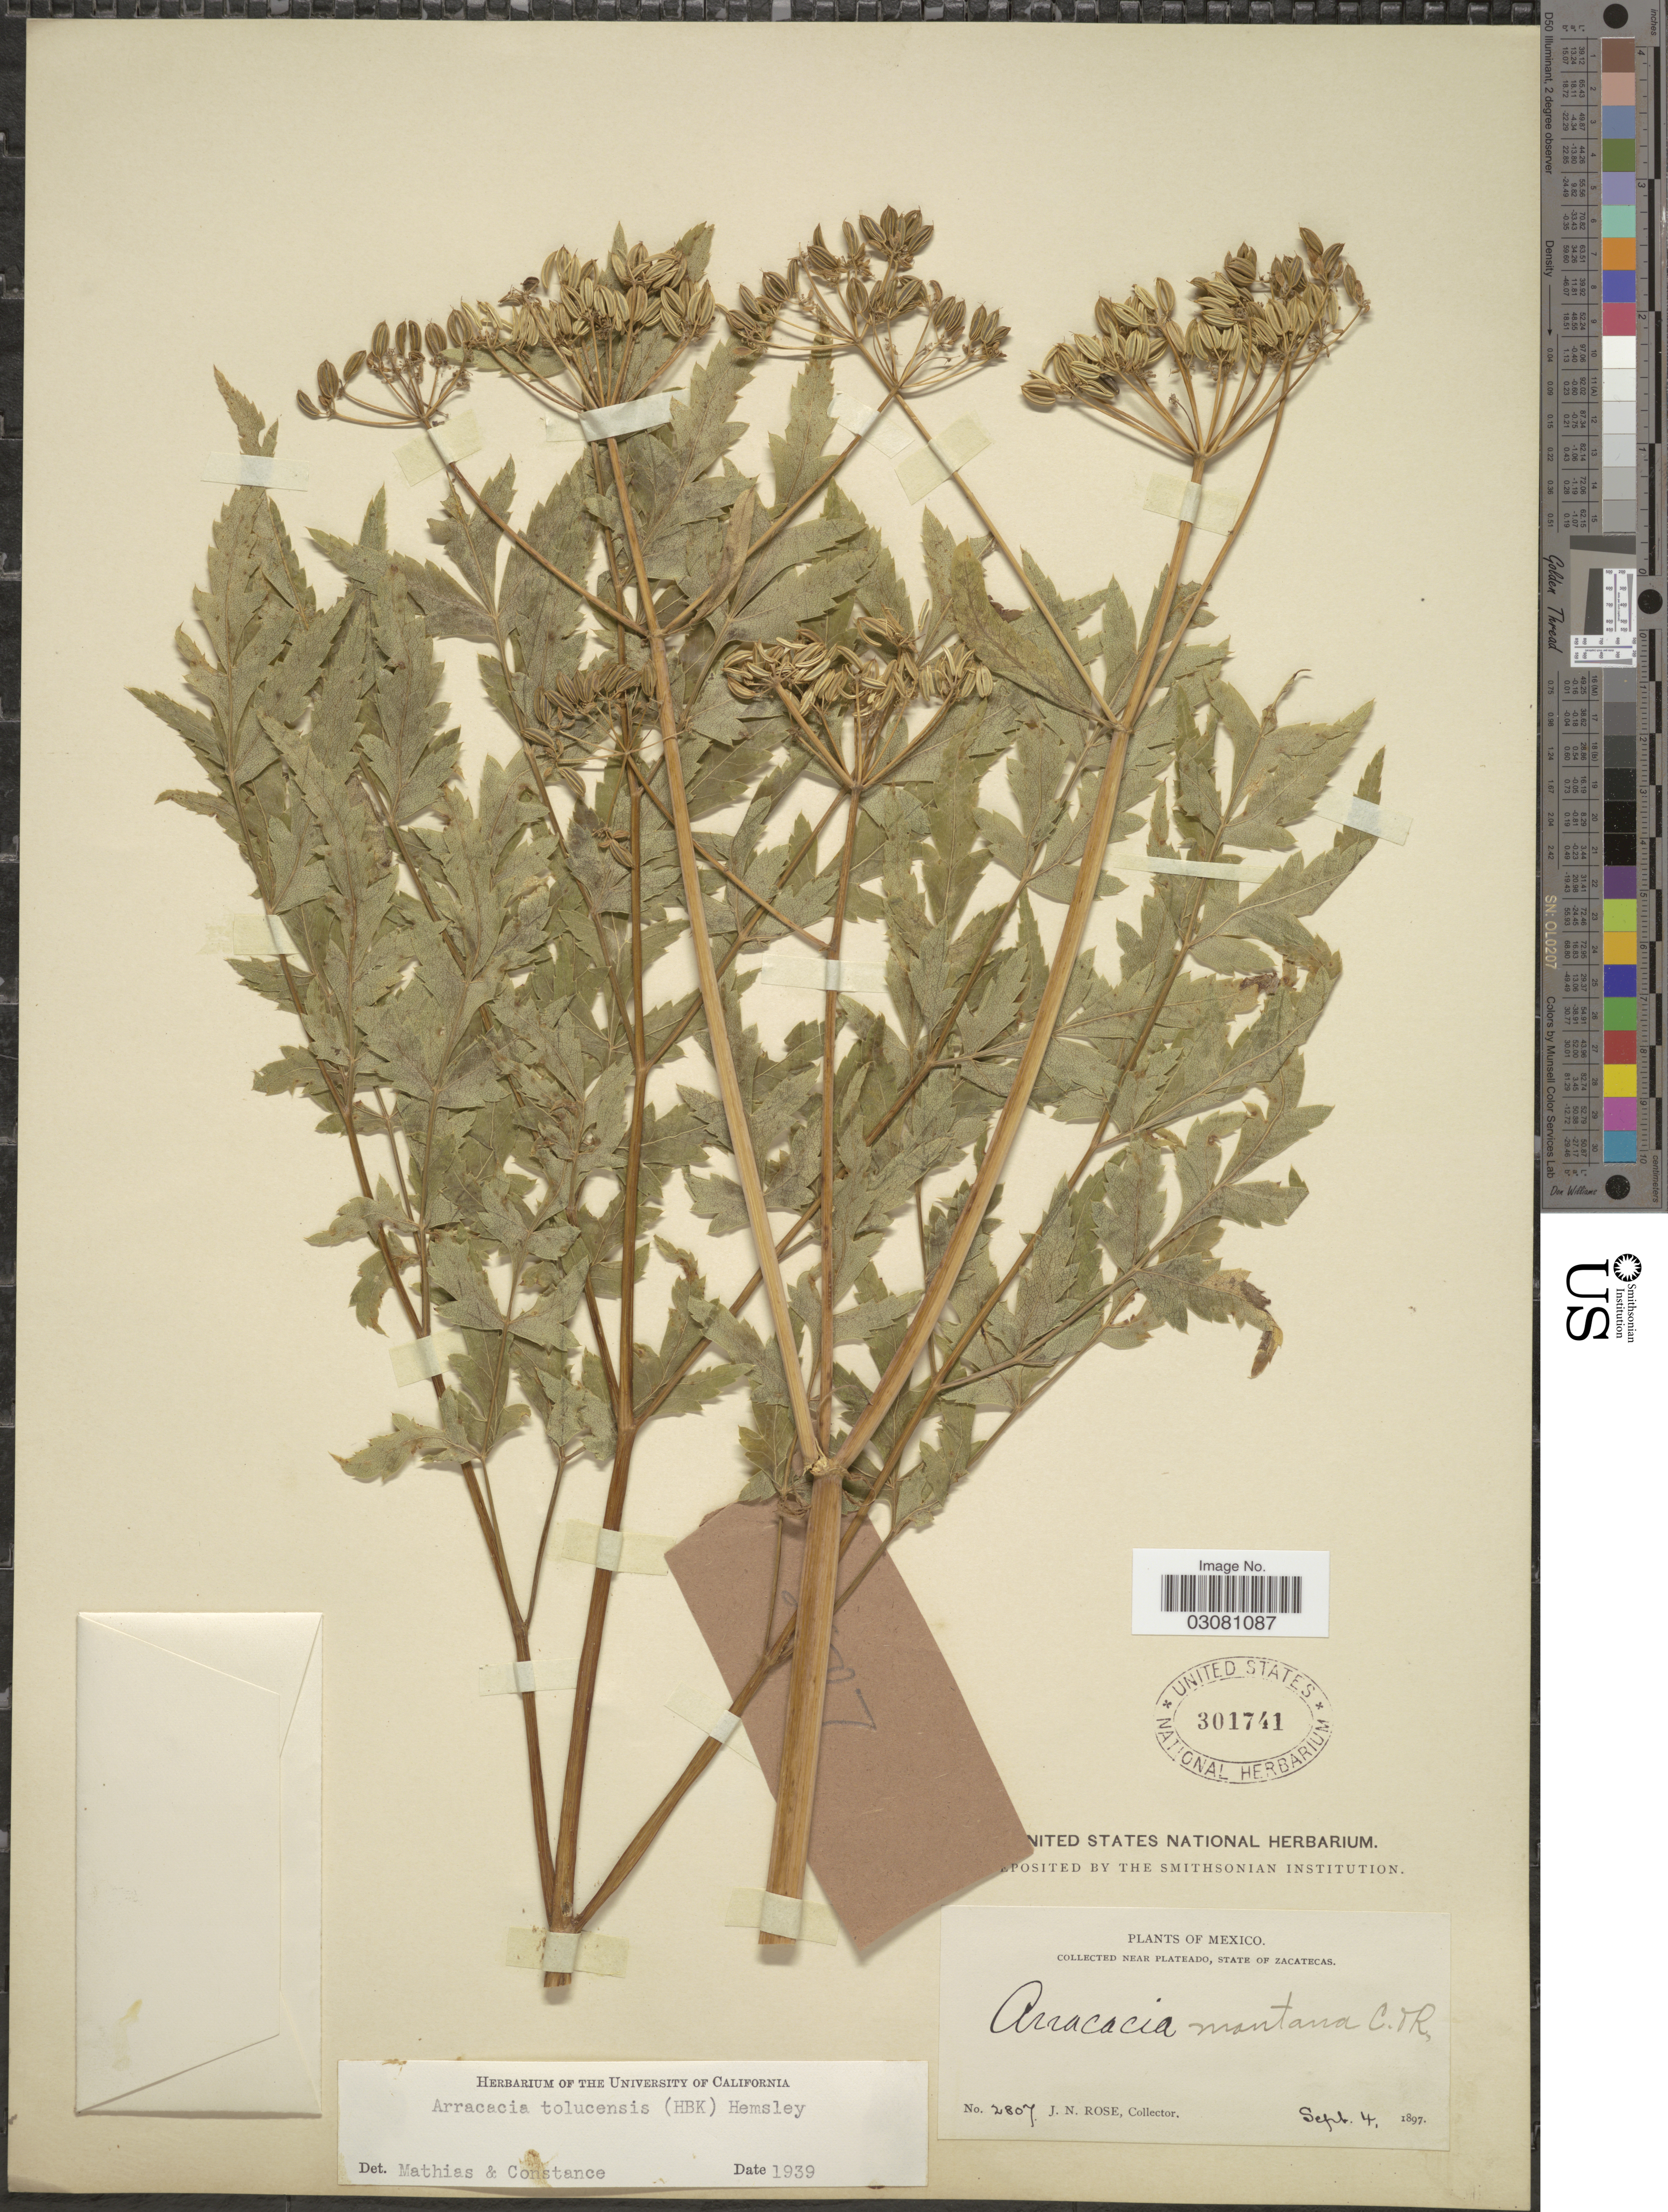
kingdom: Plantae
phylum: Tracheophyta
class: Magnoliopsida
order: Apiales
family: Apiaceae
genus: Arracacia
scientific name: Arracacia tolucensis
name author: (Kunth) Hemsl.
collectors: J. N. Rose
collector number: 2807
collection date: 1897-09-04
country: Mexico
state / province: Zacatecas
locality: Collected near Plateado.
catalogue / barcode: US 301741